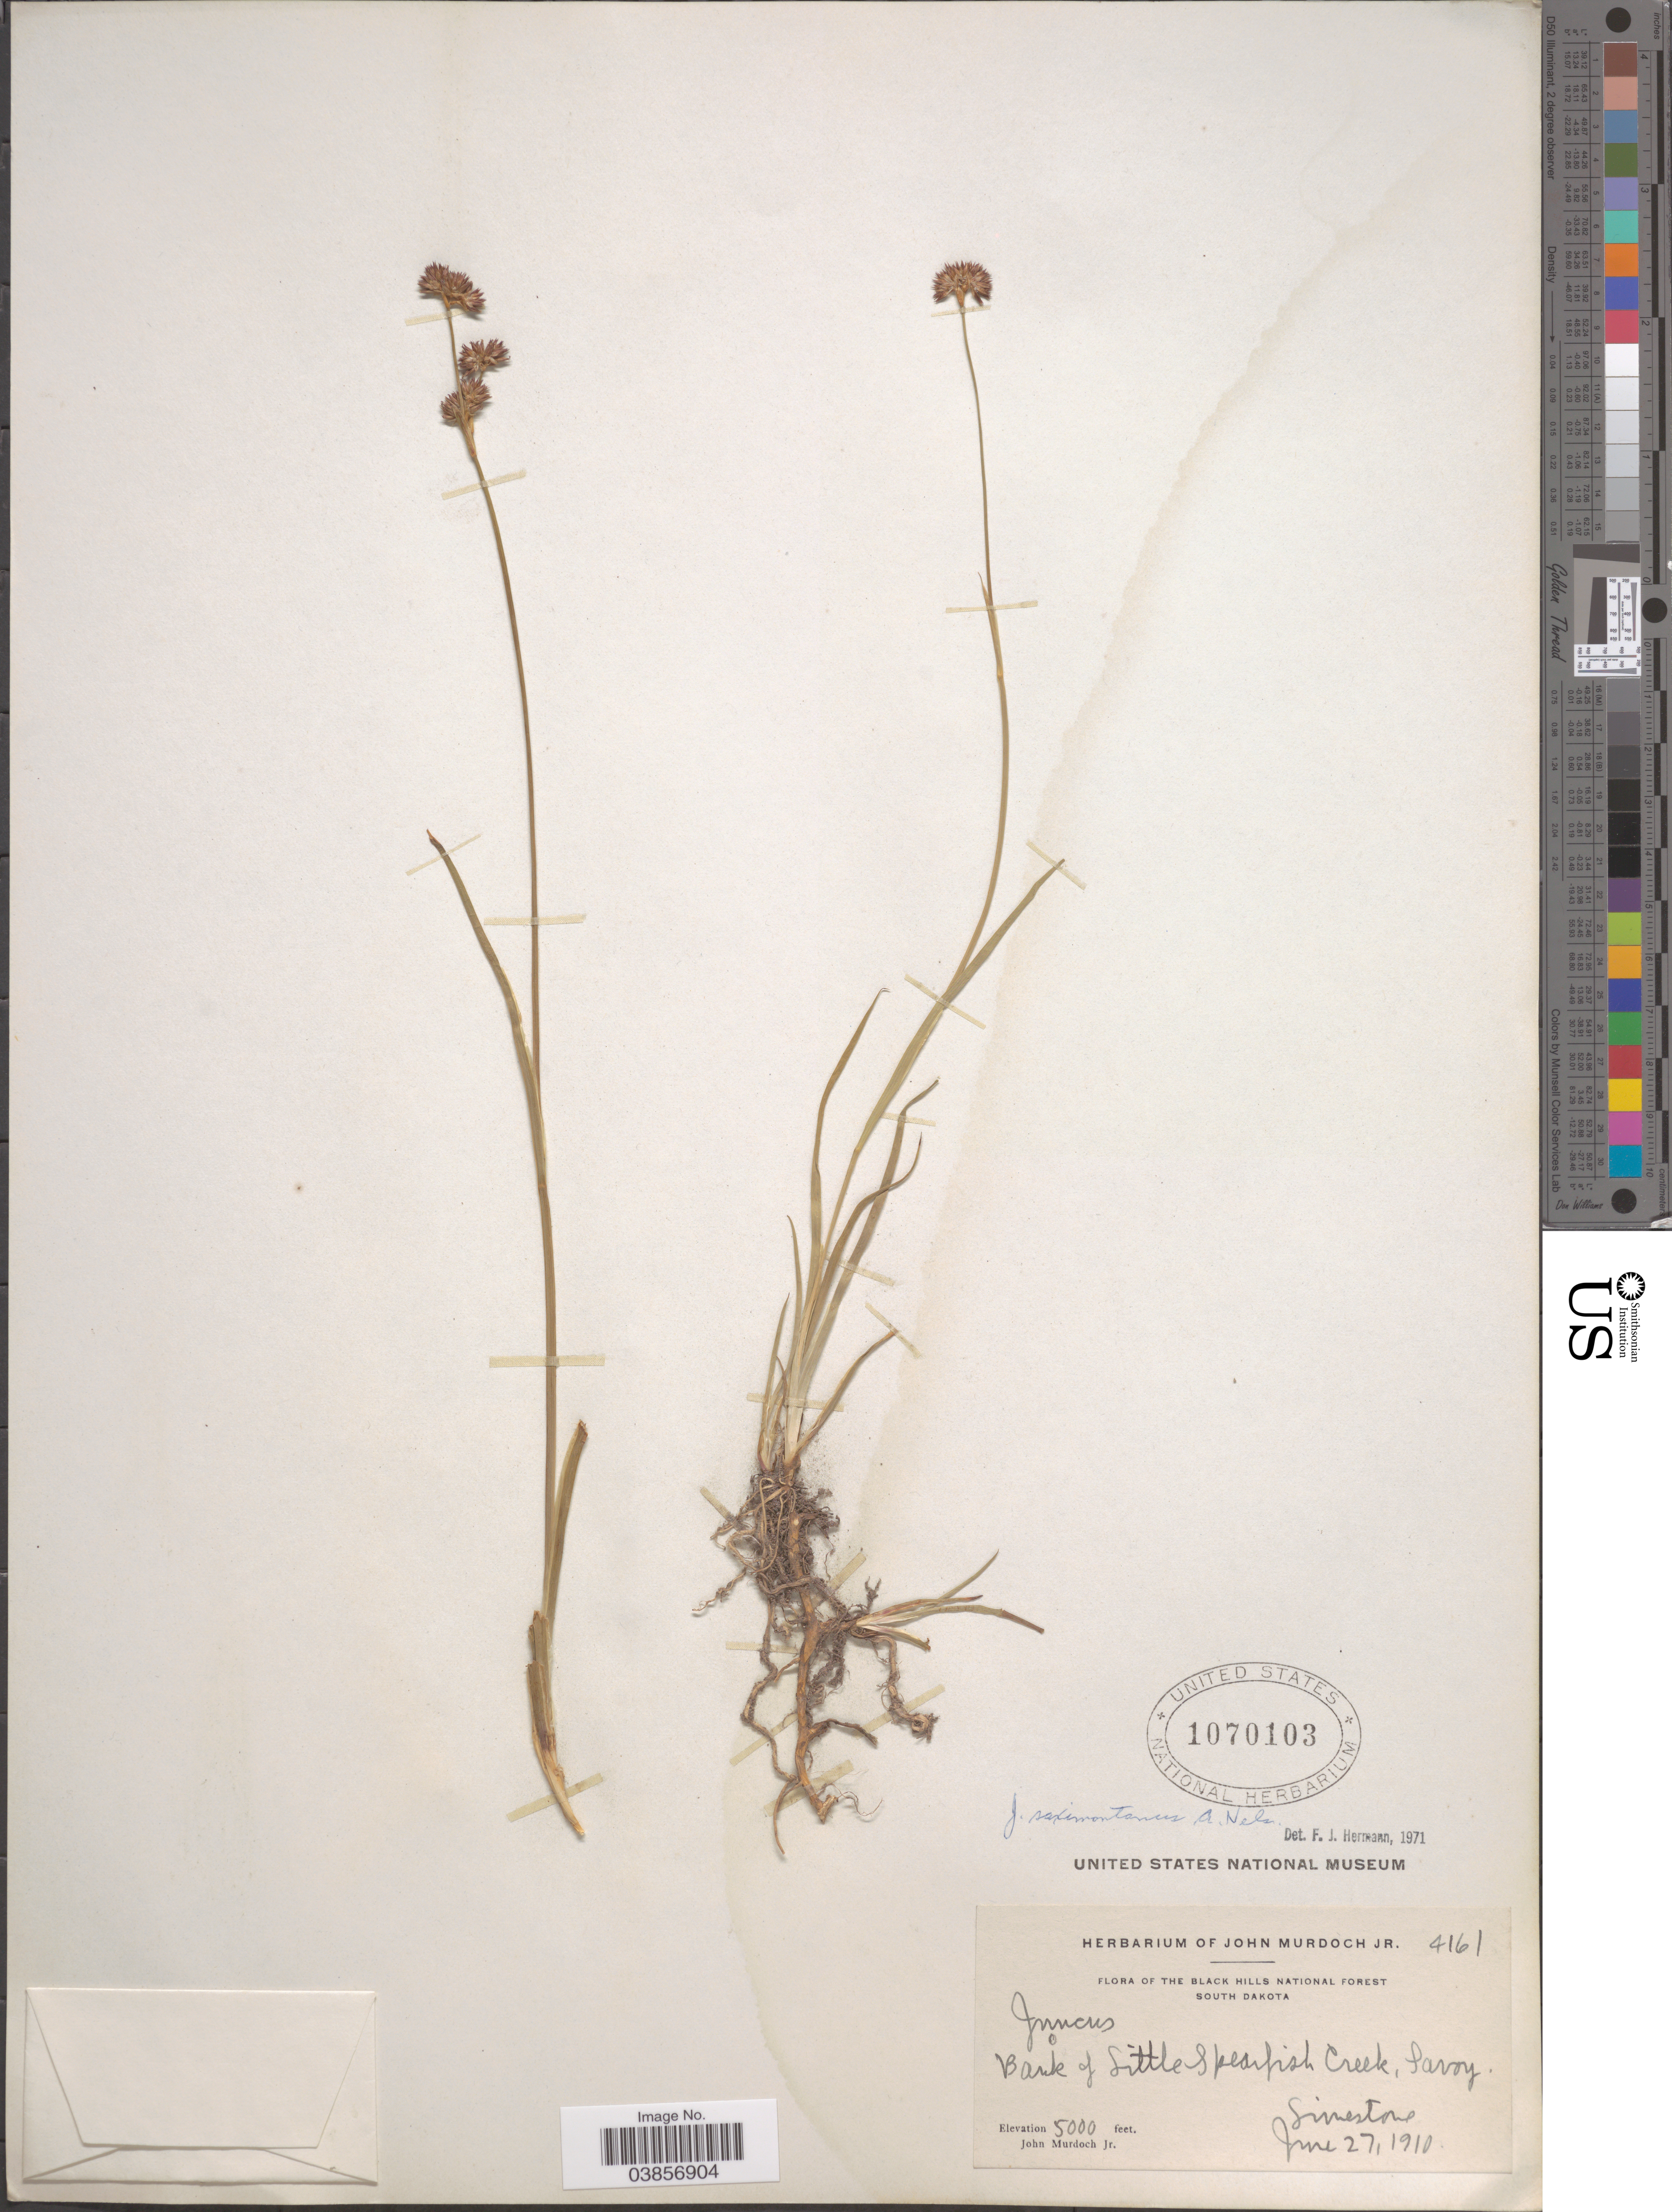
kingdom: Plantae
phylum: Tracheophyta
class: Liliopsida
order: Poales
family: Juncaceae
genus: Juncus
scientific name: Juncus saximontanus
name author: A. Nelson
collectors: J. Murdoch Jr.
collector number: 4161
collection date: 1910-06-27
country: United States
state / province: South Dakota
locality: The Black Hills National Forest. Bank of Little Spearfish Creek, Savoy. Limestone.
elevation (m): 1524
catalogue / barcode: US 1070103